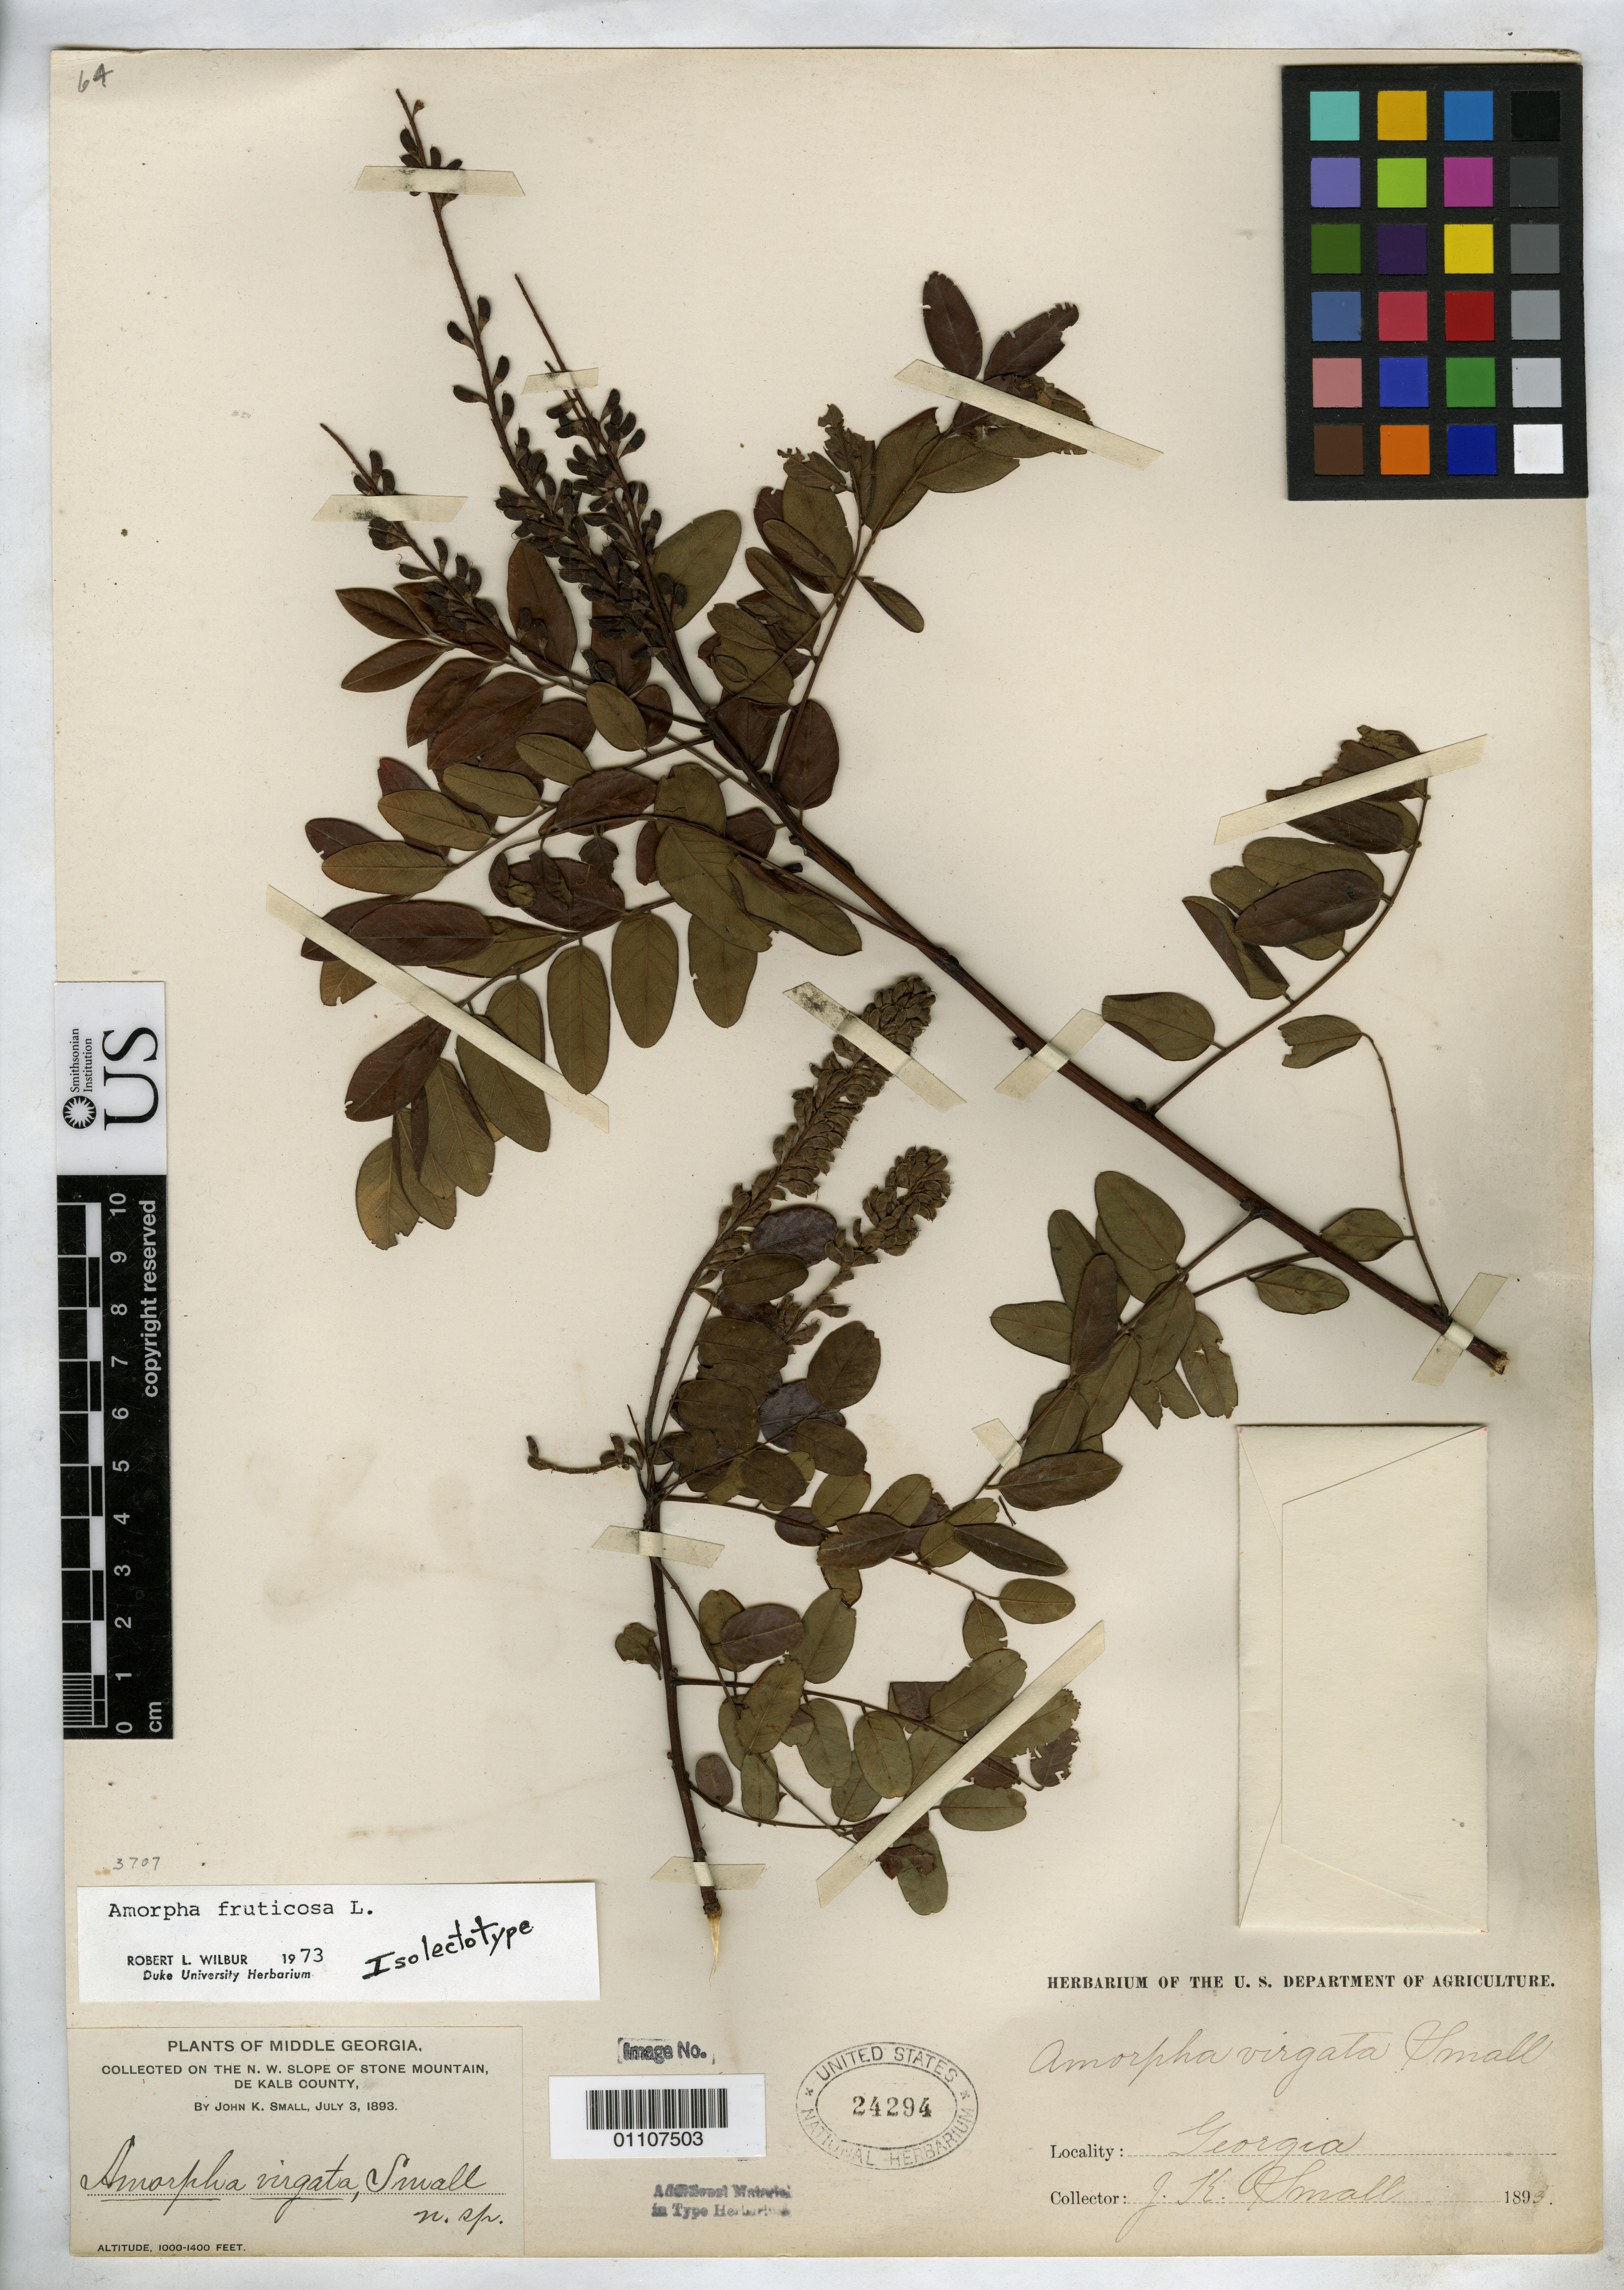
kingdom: Plantae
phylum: Tracheophyta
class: Magnoliopsida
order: Fabales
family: Fabaceae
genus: Amorpha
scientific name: Amorpha virgata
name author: Small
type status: Isolectotype; Isosyntype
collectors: J. K. Small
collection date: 1893-07-03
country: United States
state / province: Georgia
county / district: De Kalb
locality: N.W. Slope of Stone Mountain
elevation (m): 305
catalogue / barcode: US 24294